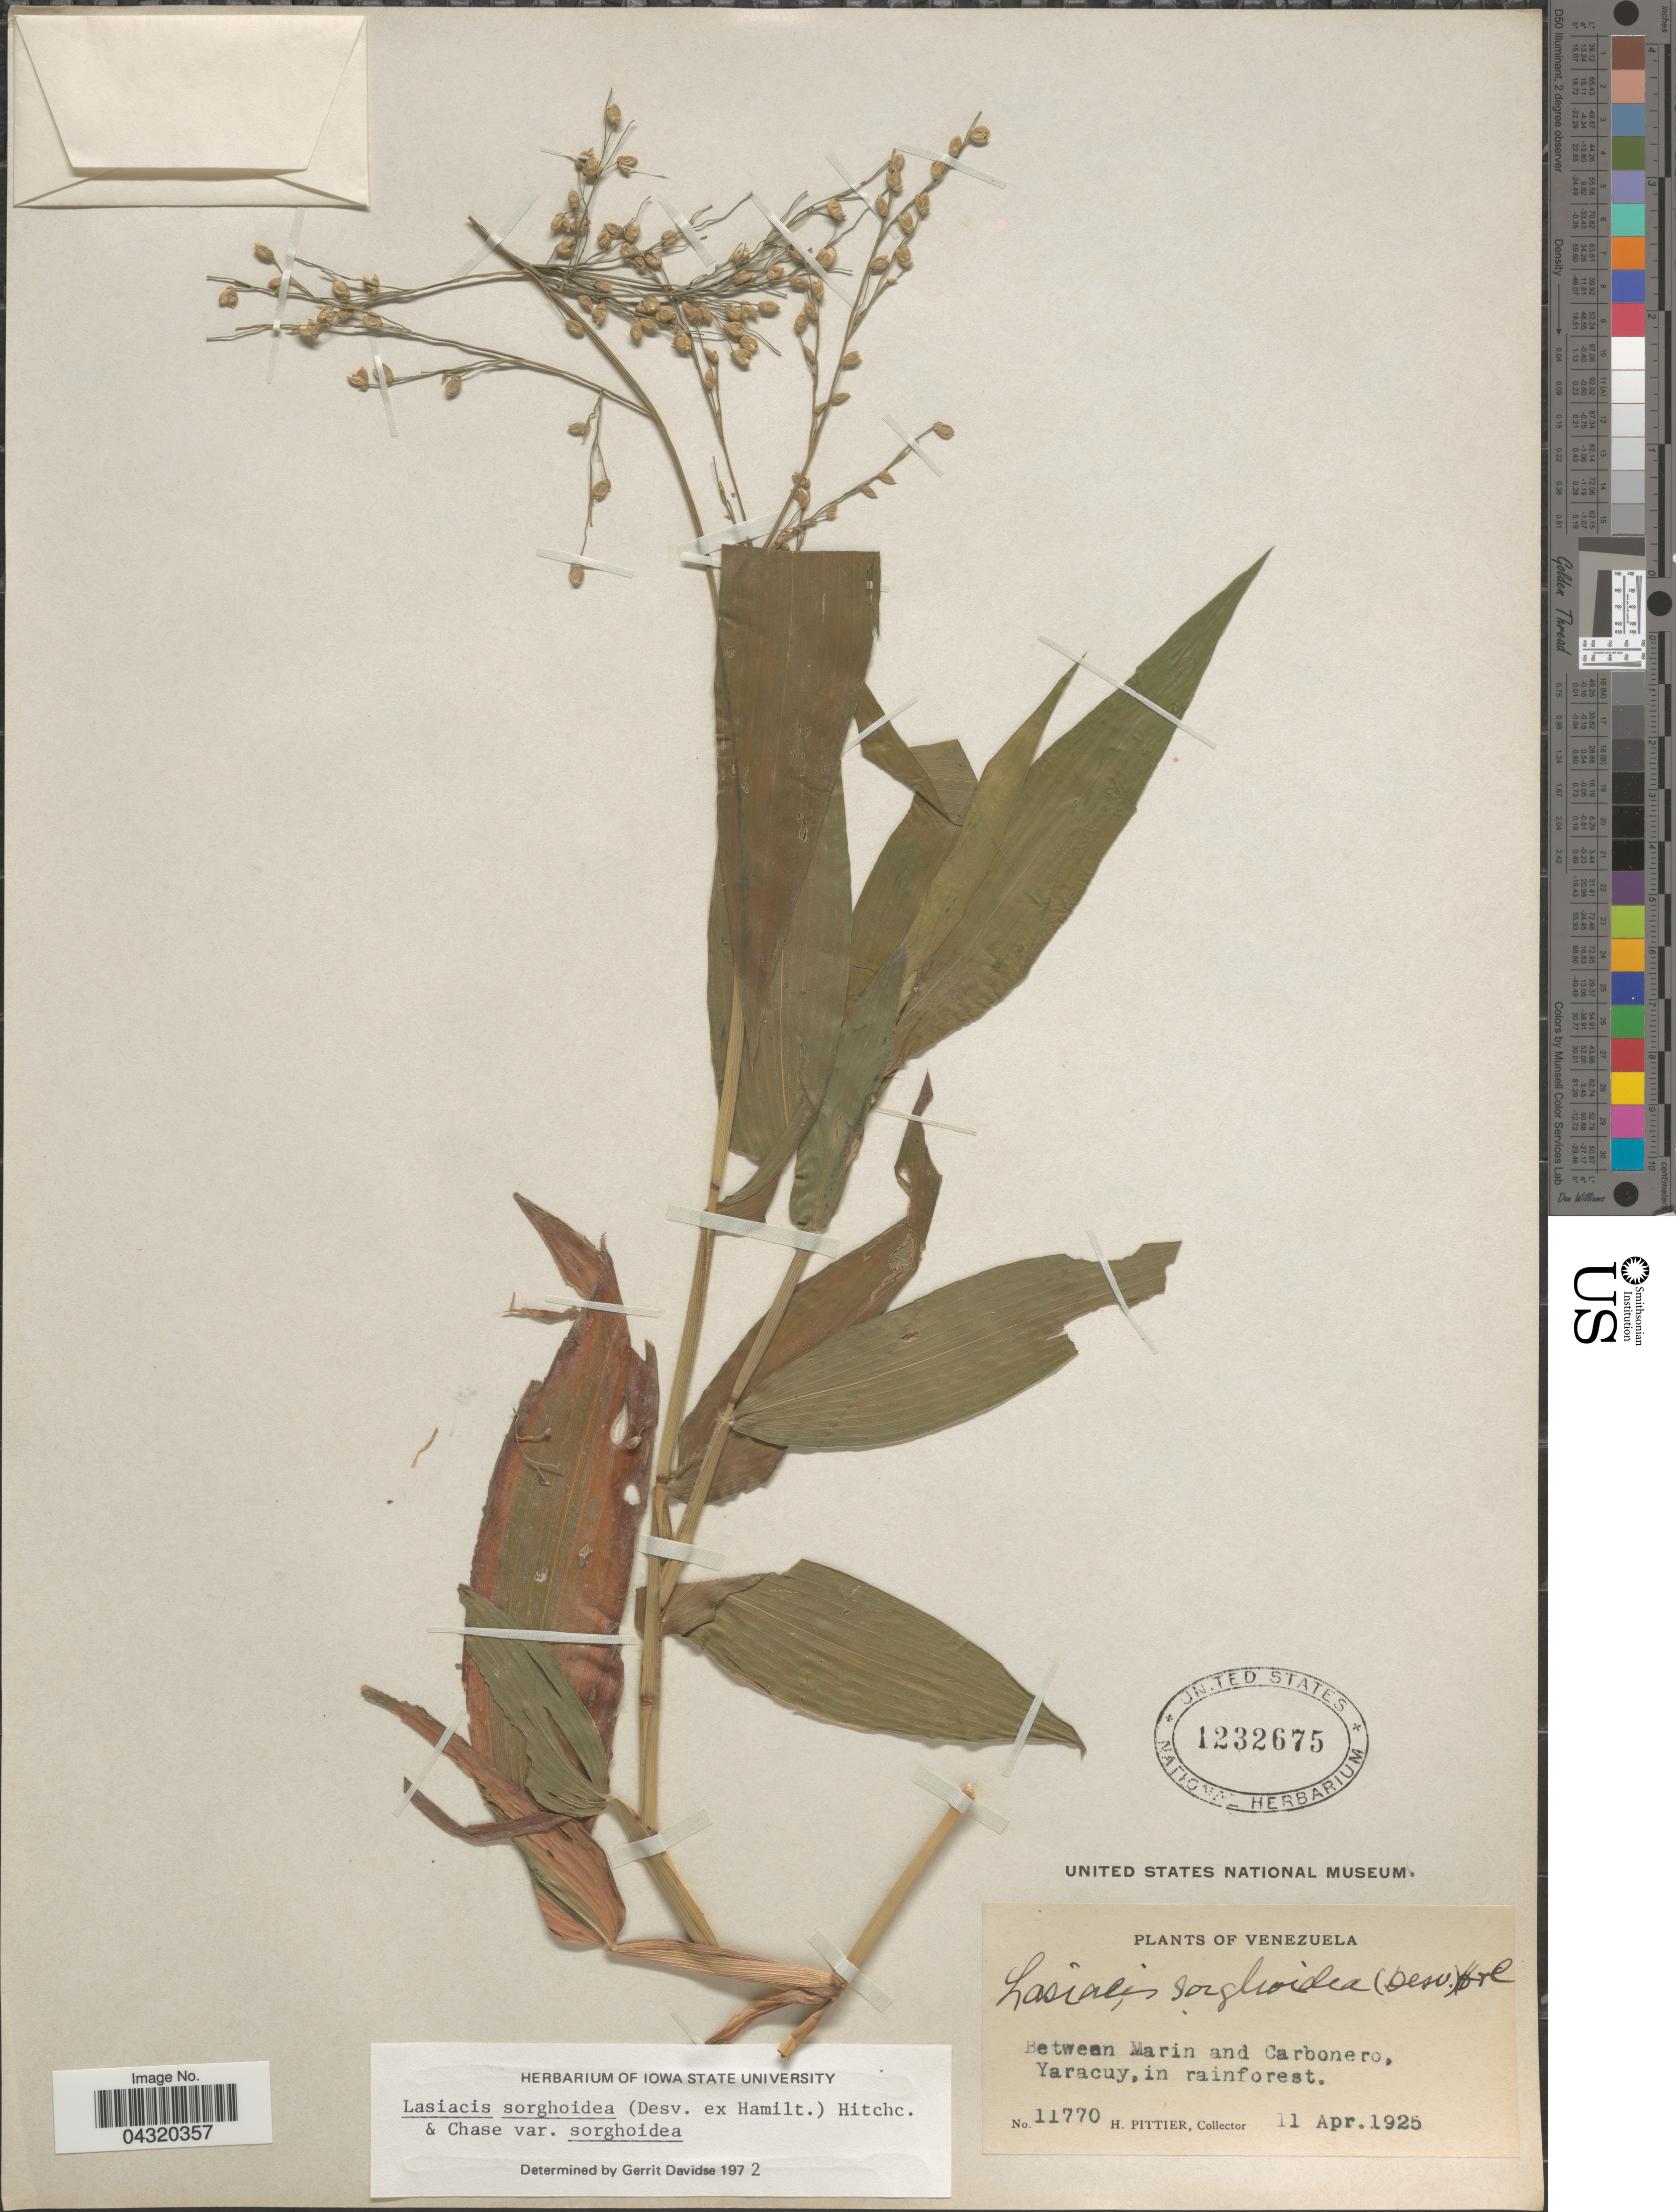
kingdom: Plantae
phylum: Tracheophyta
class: Liliopsida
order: Poales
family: Poaceae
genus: Lasiacis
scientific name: Lasiacis sorghoidea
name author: (Desv. ex Ham.) Hitchc. & Chase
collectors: H. F. Pittier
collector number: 11770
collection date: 1925-04-11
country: Venezuela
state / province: Yaracuy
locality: Between Marin and Carbonero.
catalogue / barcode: US 1232675